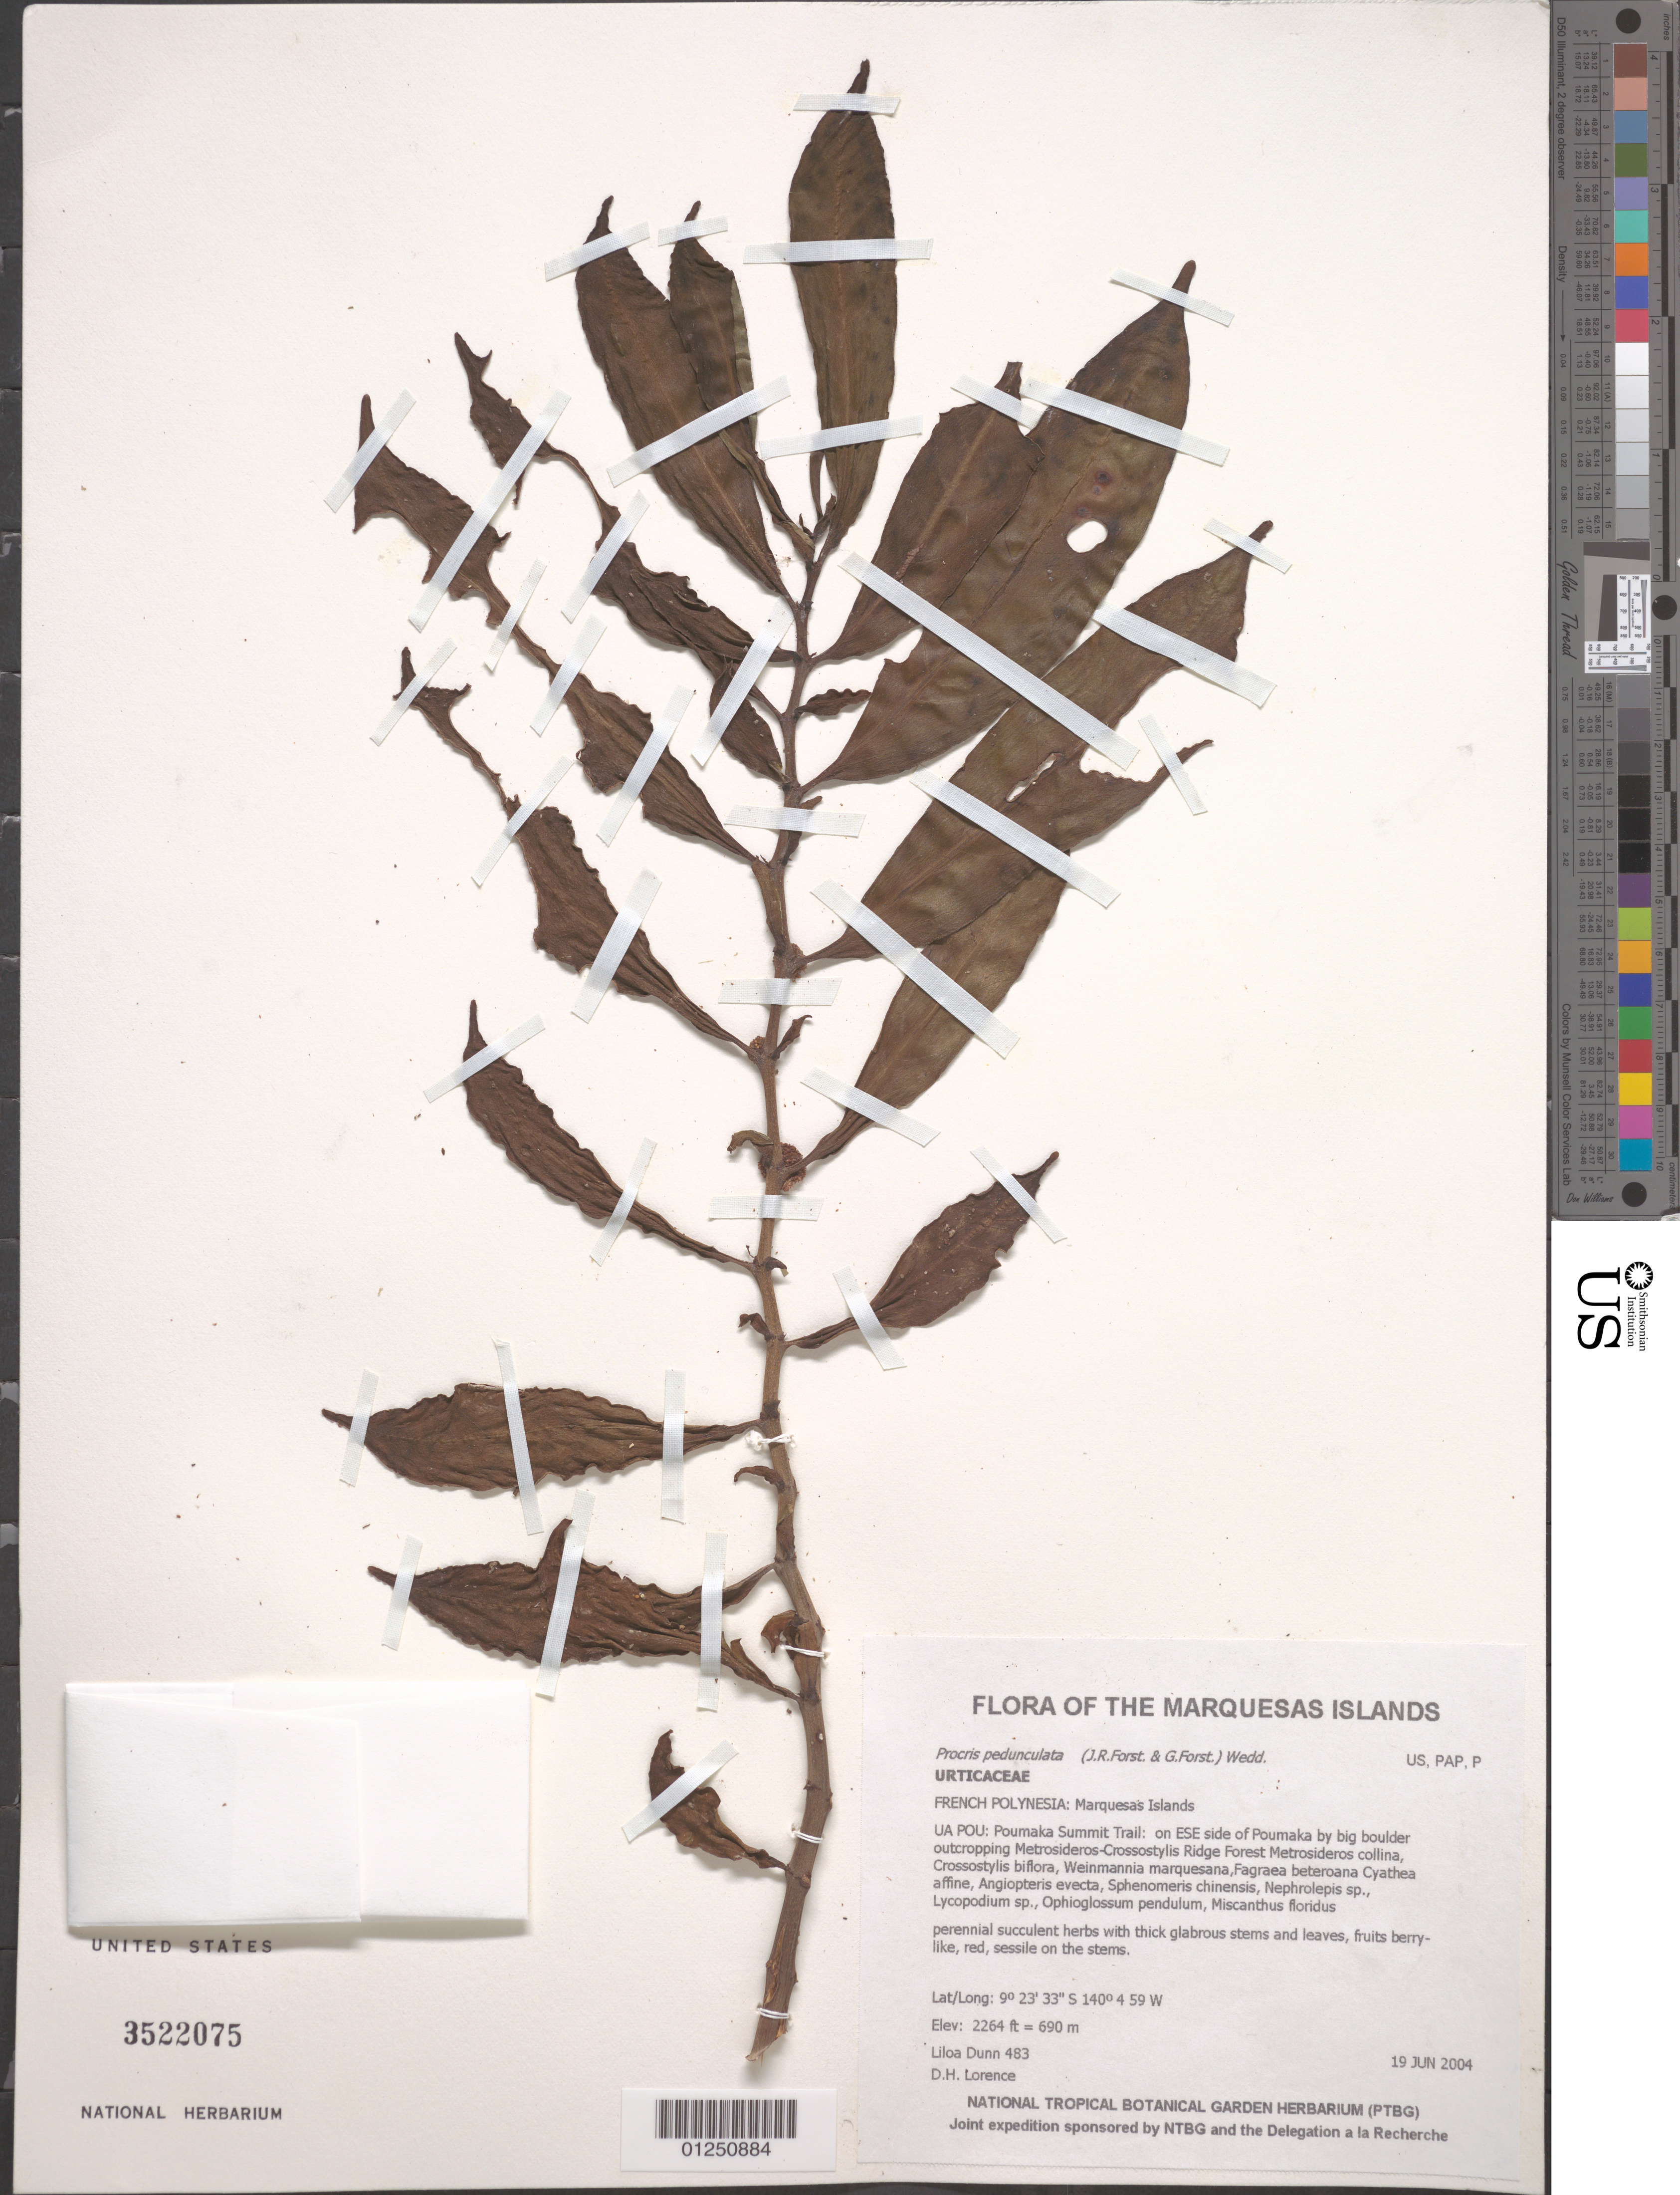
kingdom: Plantae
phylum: Tracheophyta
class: Magnoliopsida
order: Rosales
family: Urticaceae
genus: Procris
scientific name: Procris pedunculata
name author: (J.R. Forst. & G. Forst.) Wedd.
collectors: L. Dunn & D. Lorence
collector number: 483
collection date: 2004-06-19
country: French Polynesia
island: Ua Pou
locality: Poumaka Summit Trail: on ESE side of Poumaka by big boulder outcropping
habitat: Metrosideros - Crossostylis ridge forest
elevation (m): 690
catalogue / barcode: US 3522075